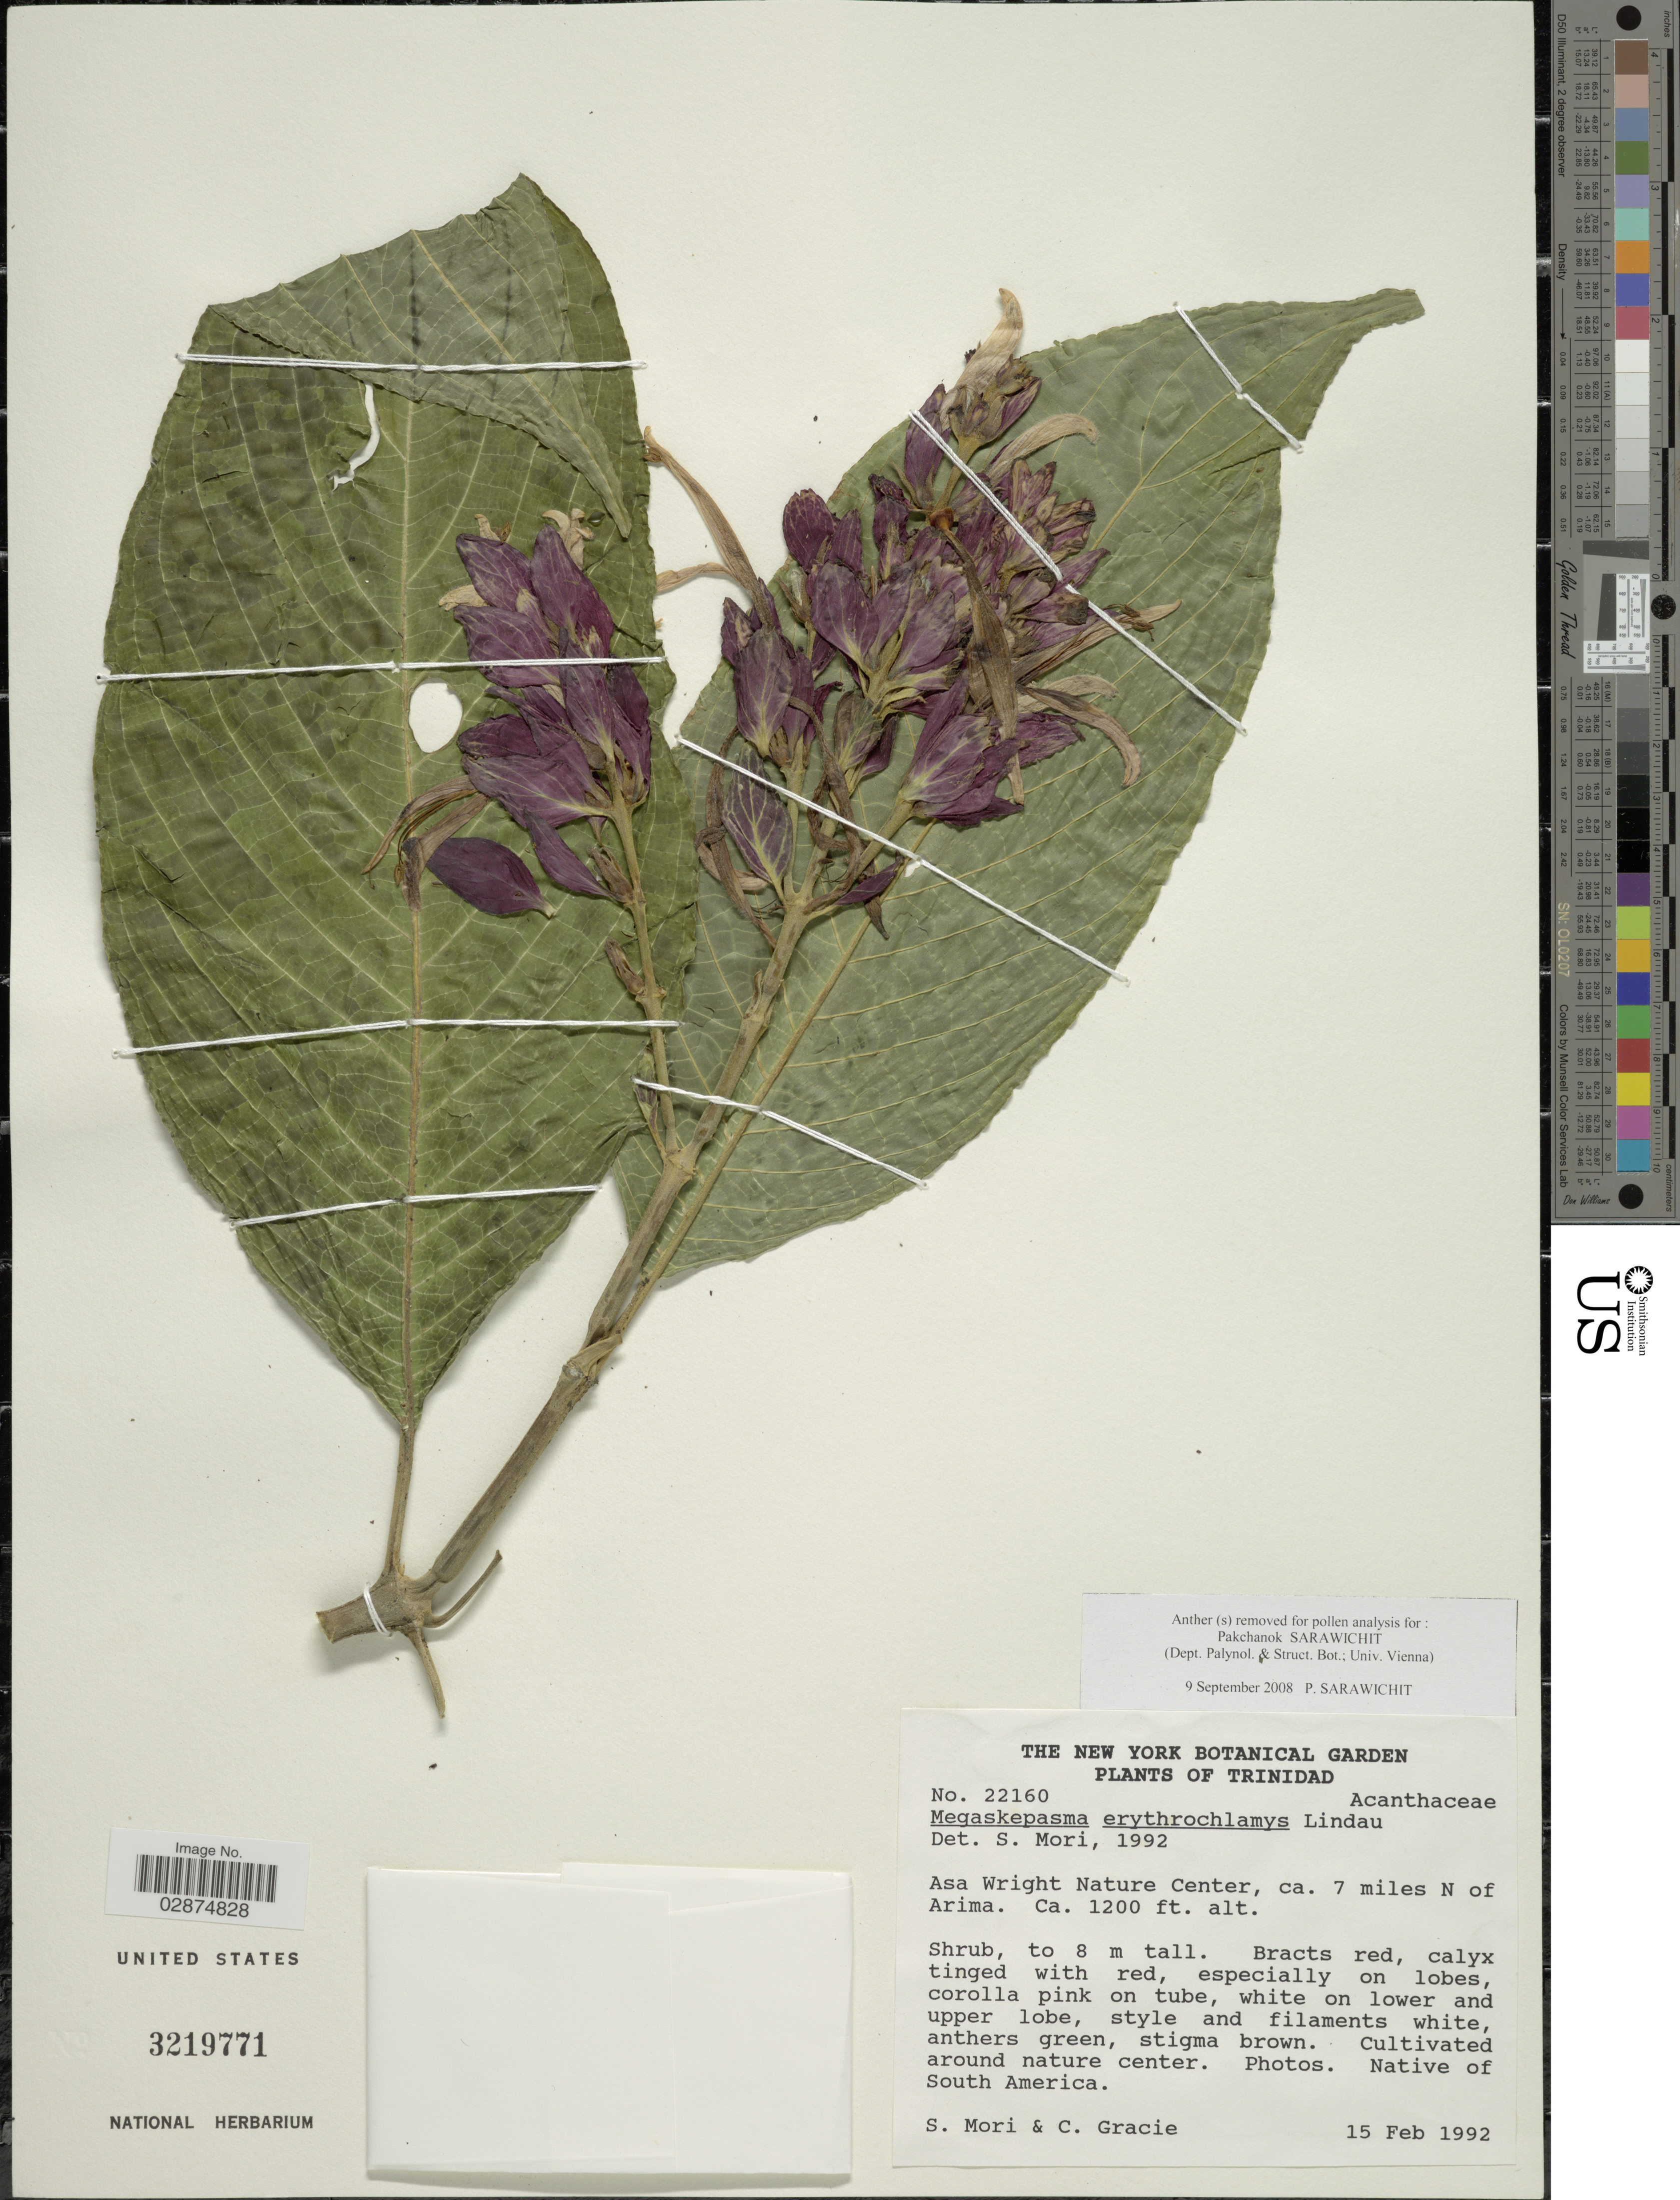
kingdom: Plantae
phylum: Tracheophyta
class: Magnoliopsida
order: Lamiales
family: Acanthaceae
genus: Megaskepasma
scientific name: Megaskepasma erythrochlamys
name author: Lindau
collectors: S. Mori & C. A. Gracie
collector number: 22160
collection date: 1992-02-15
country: Trinidad and Tobago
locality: Trinidad. Asa Wright Nature Center, ca. 7 miles N of Arima. Around nature center.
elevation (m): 366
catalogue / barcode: US 3219771